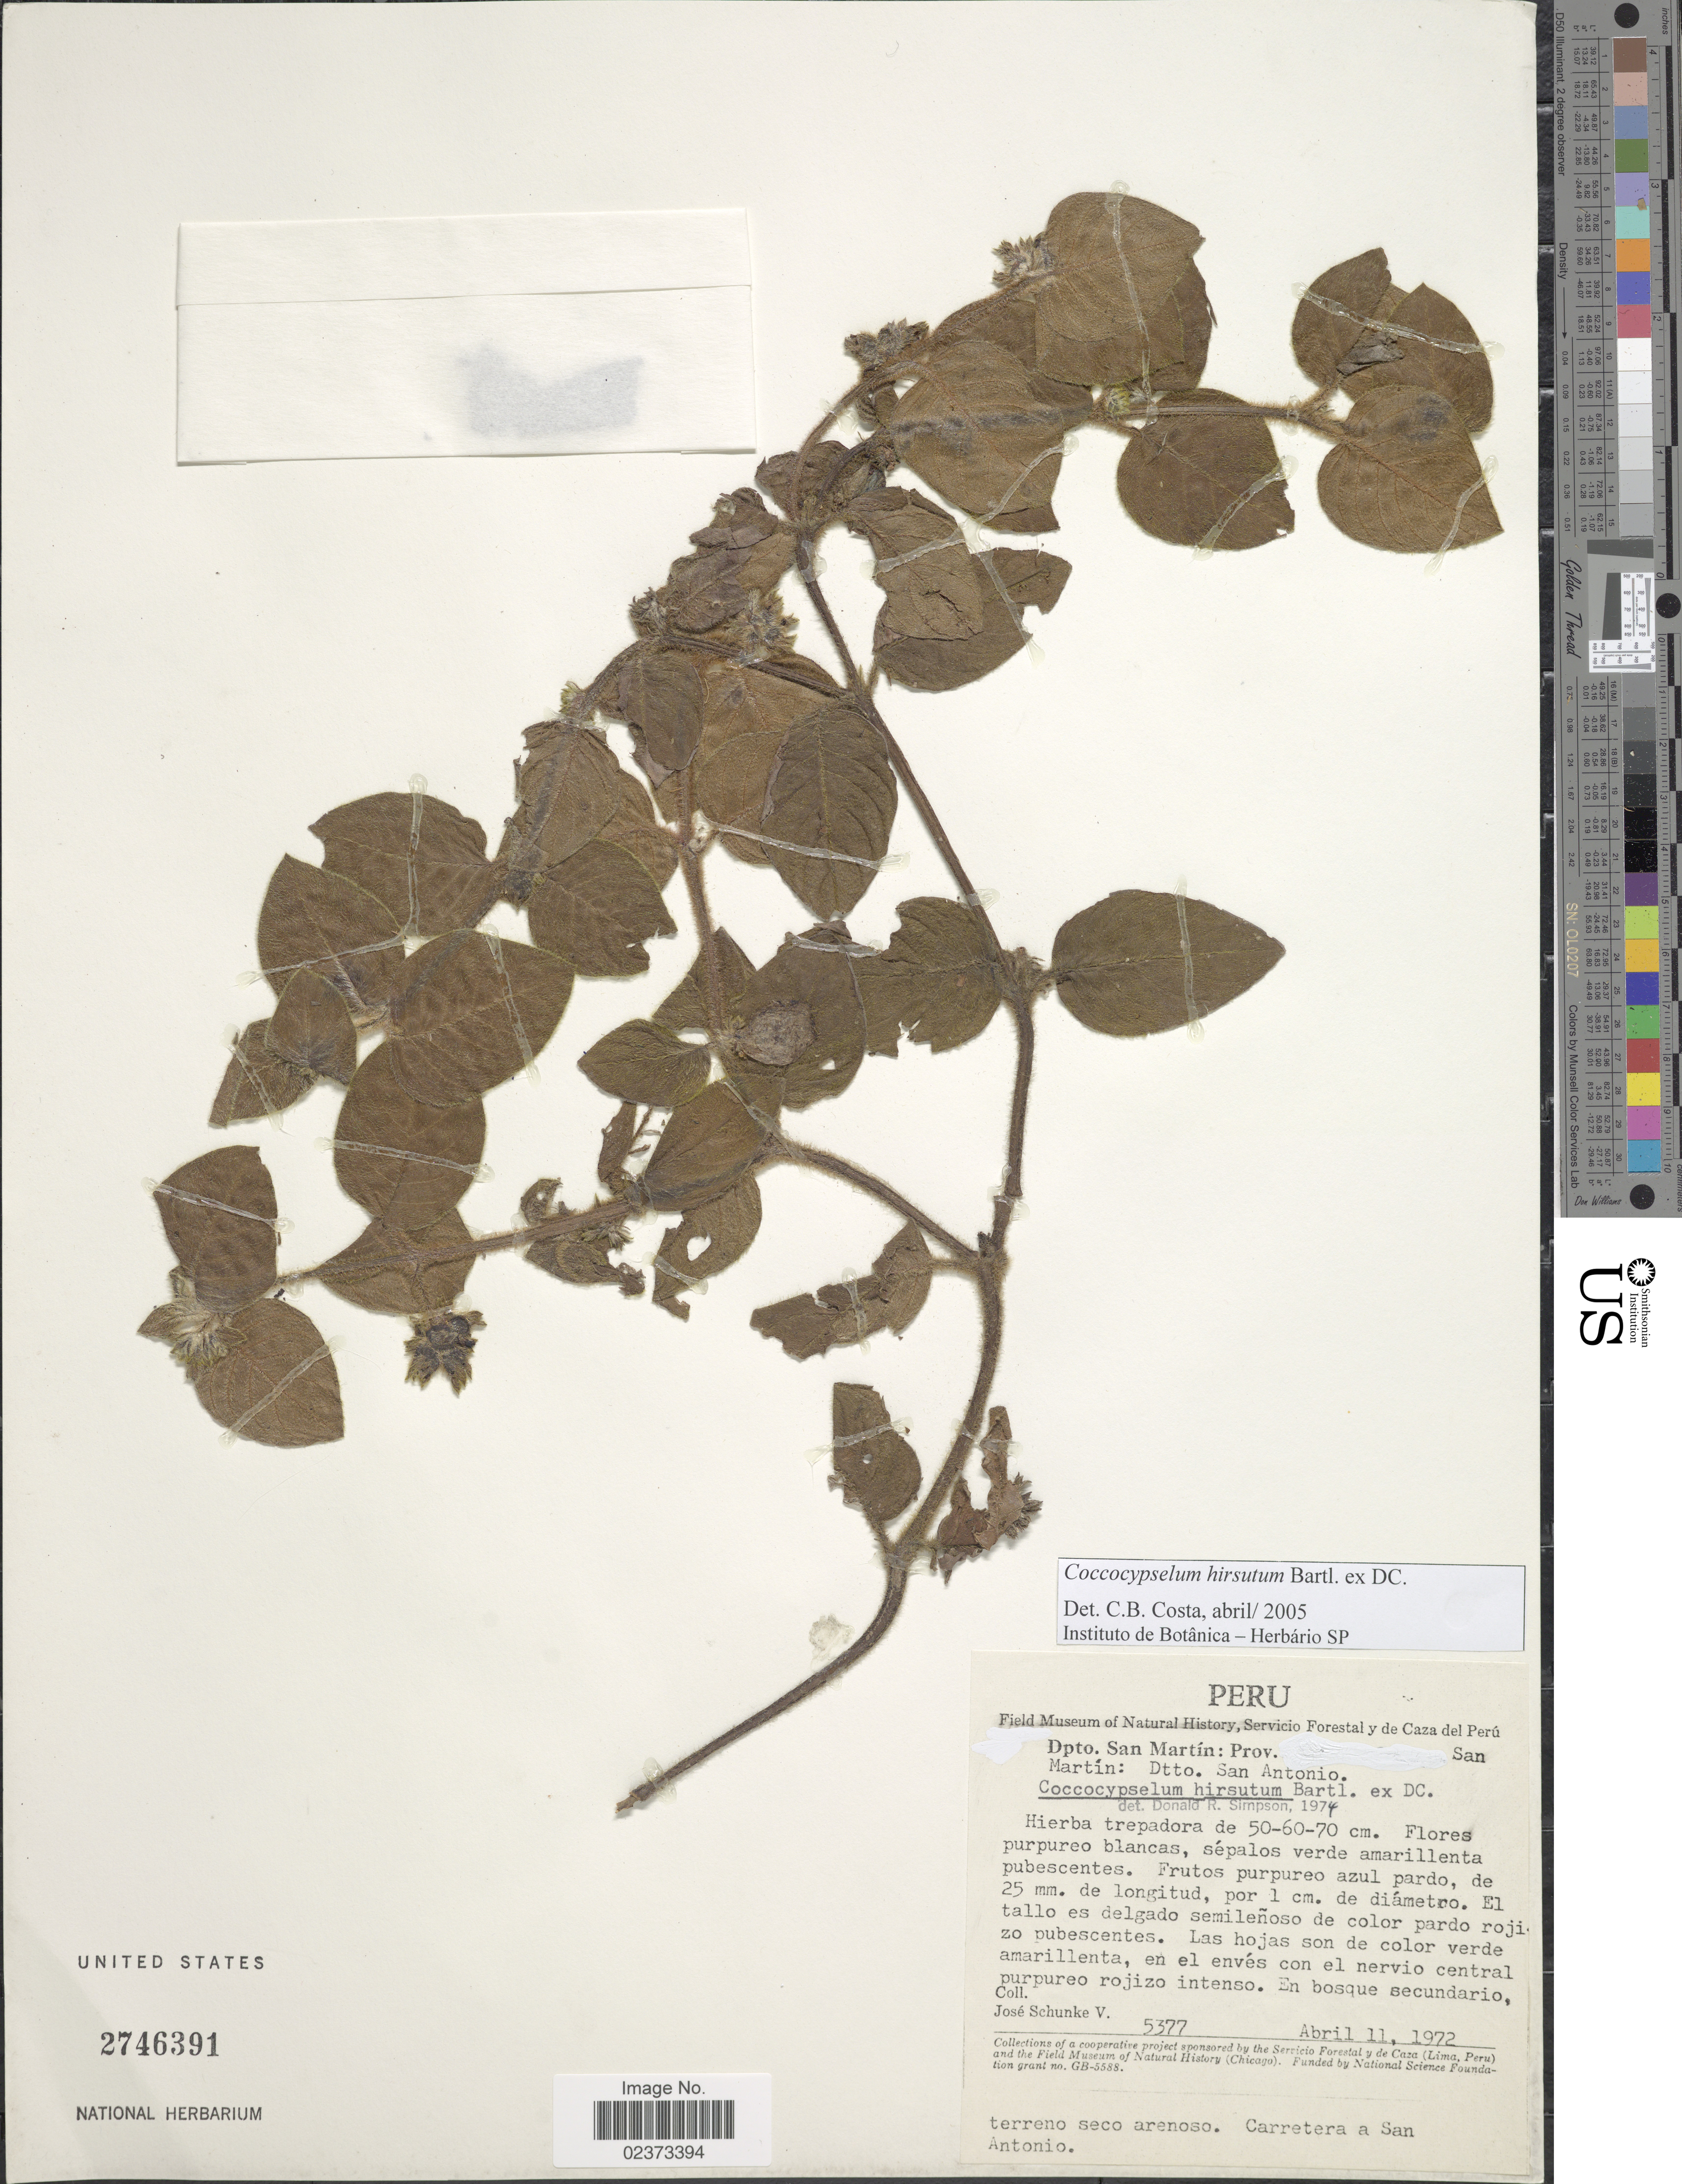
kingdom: Plantae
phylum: Tracheophyta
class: Magnoliopsida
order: Gentianales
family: Rubiaceae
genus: Coccocypselum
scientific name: Coccocypselum hirsutum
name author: Bartl. ex DC.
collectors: J. Schunke Vigo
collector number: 5377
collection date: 1972-04-11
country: Peru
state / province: San Martín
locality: Dpto. San Martin, Dtto. San Antonio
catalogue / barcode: US 2746391